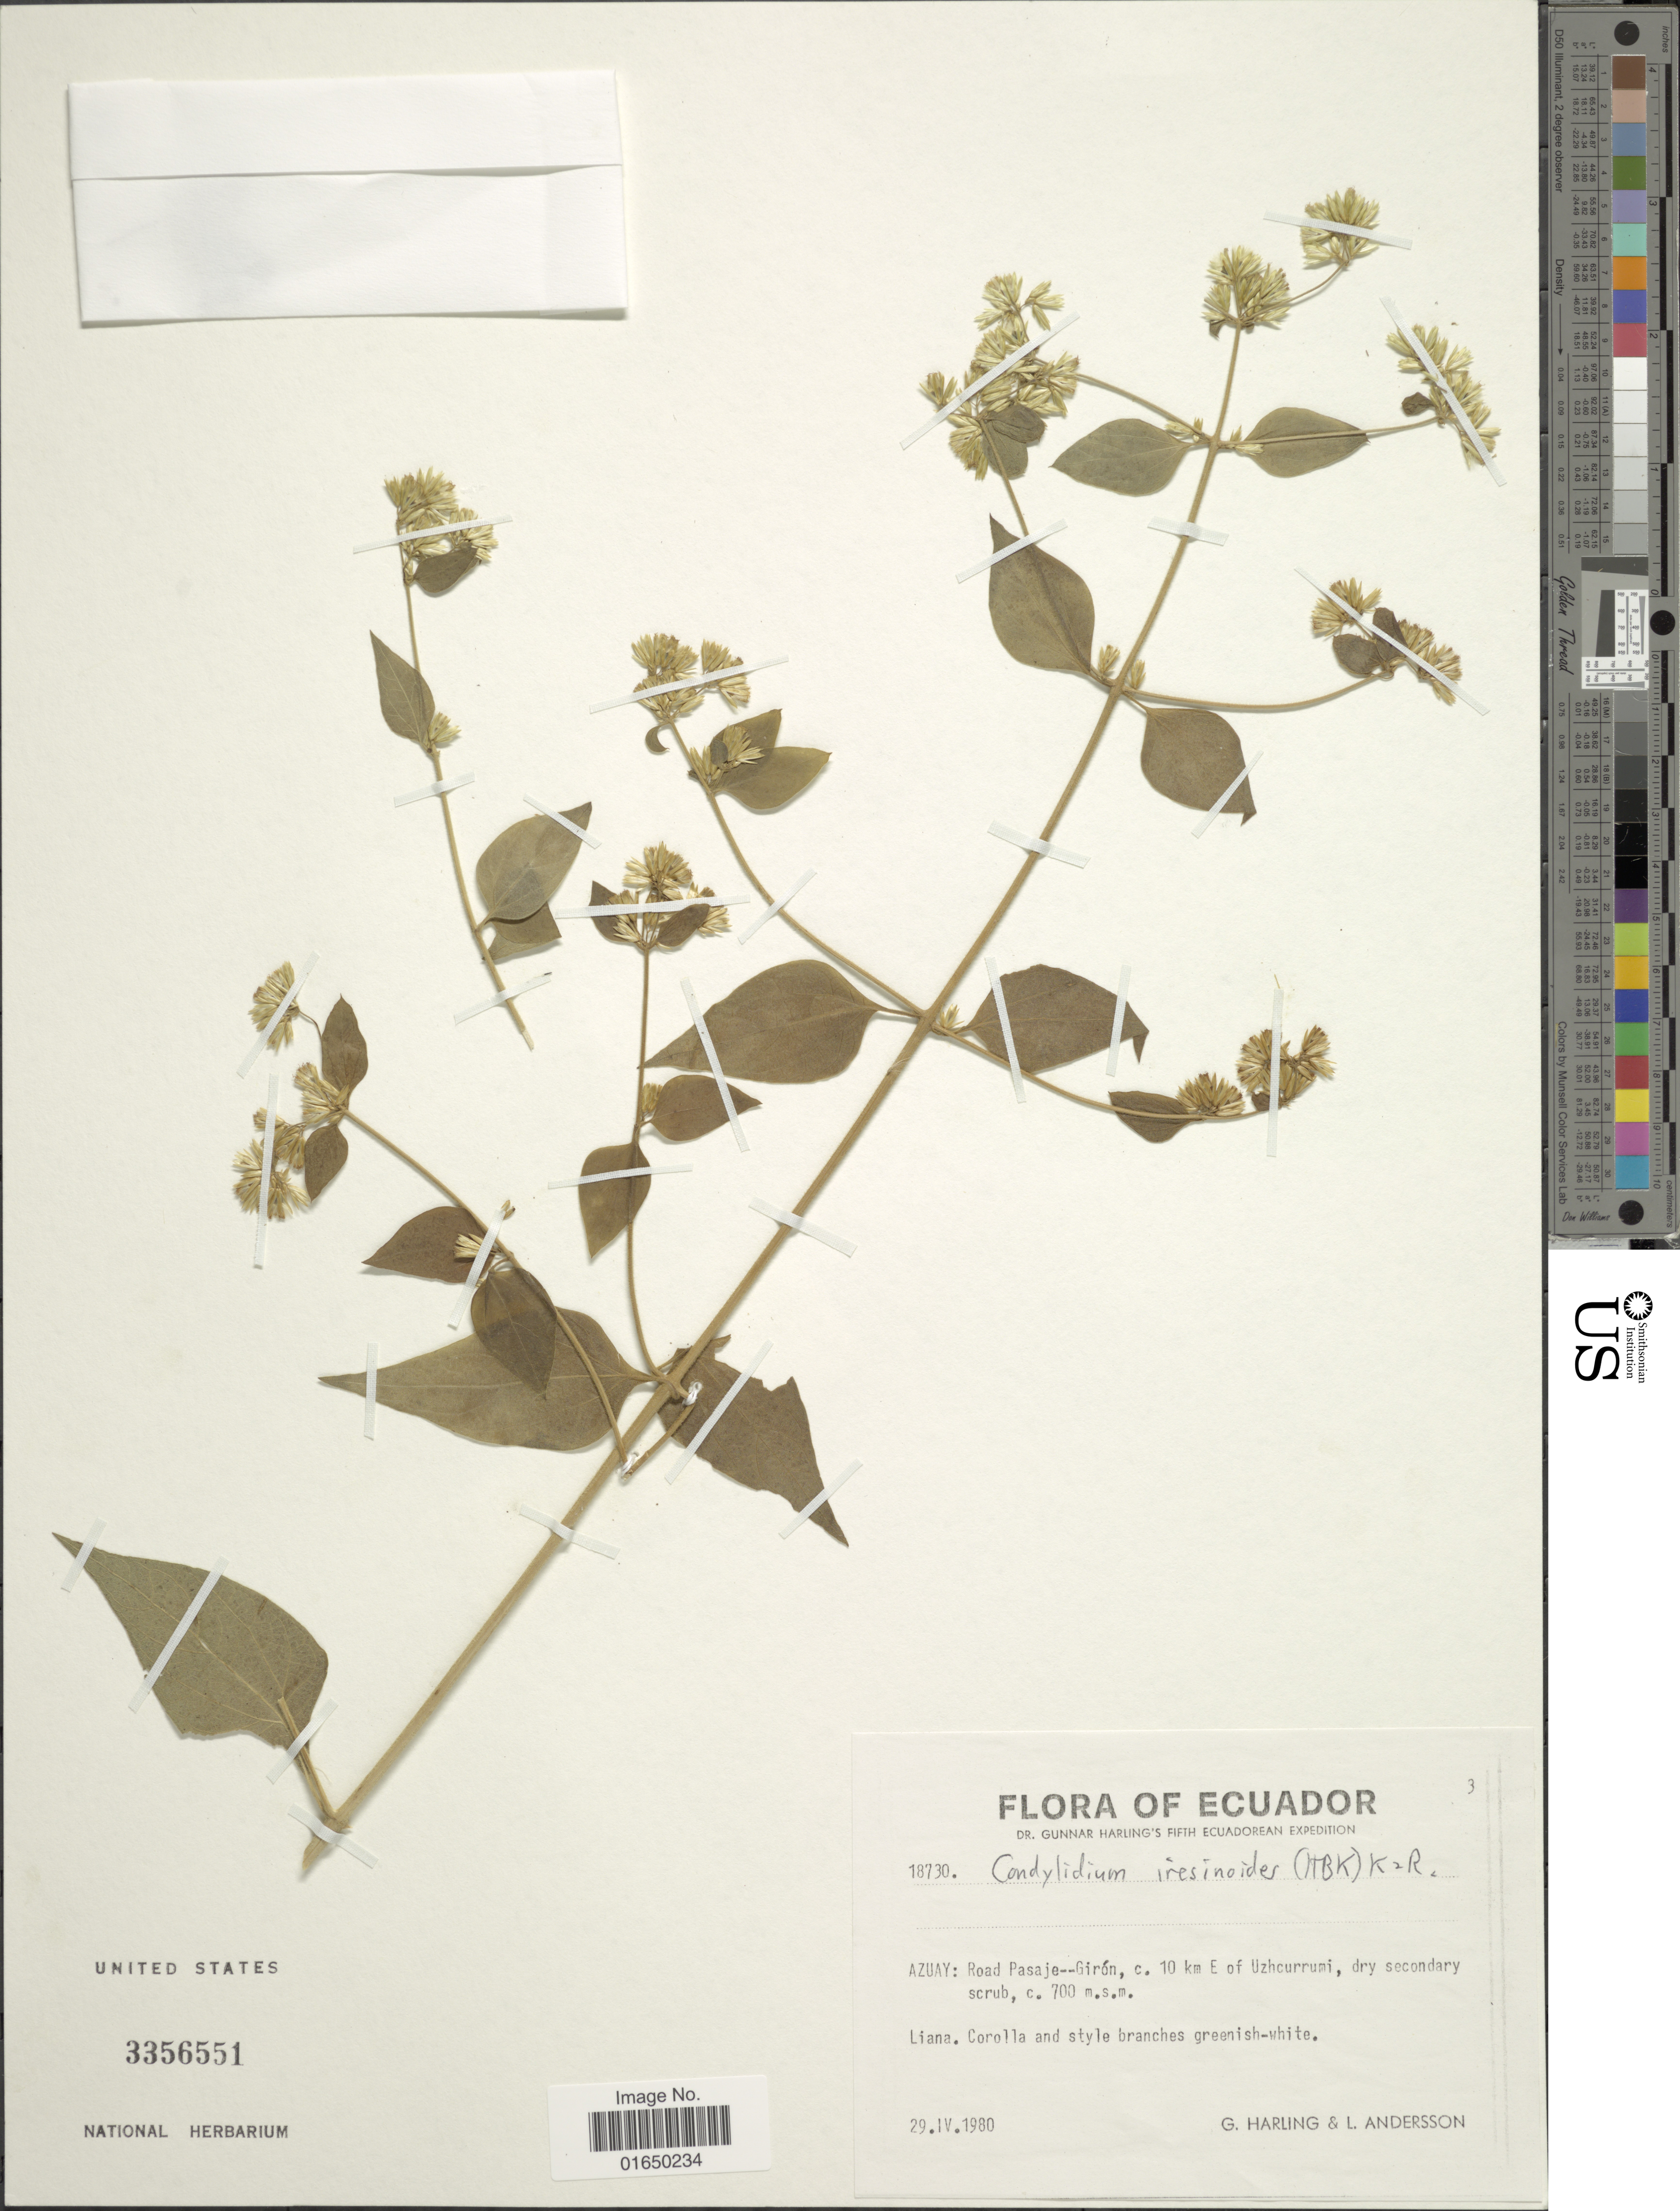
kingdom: Plantae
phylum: Tracheophyta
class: Magnoliopsida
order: Asterales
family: Asteraceae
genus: Condylidium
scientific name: Condylidium iresinoides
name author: (Kunth) R.M. King & H. Rob.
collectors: G. Harling & L. Andersson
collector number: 18730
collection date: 1980-04-29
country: Ecuador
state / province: Azuay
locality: Road Pasaje--Girón, c. 10 km E of Uzhcurrumi, dry secondary scrub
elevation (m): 700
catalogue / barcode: US 3356551